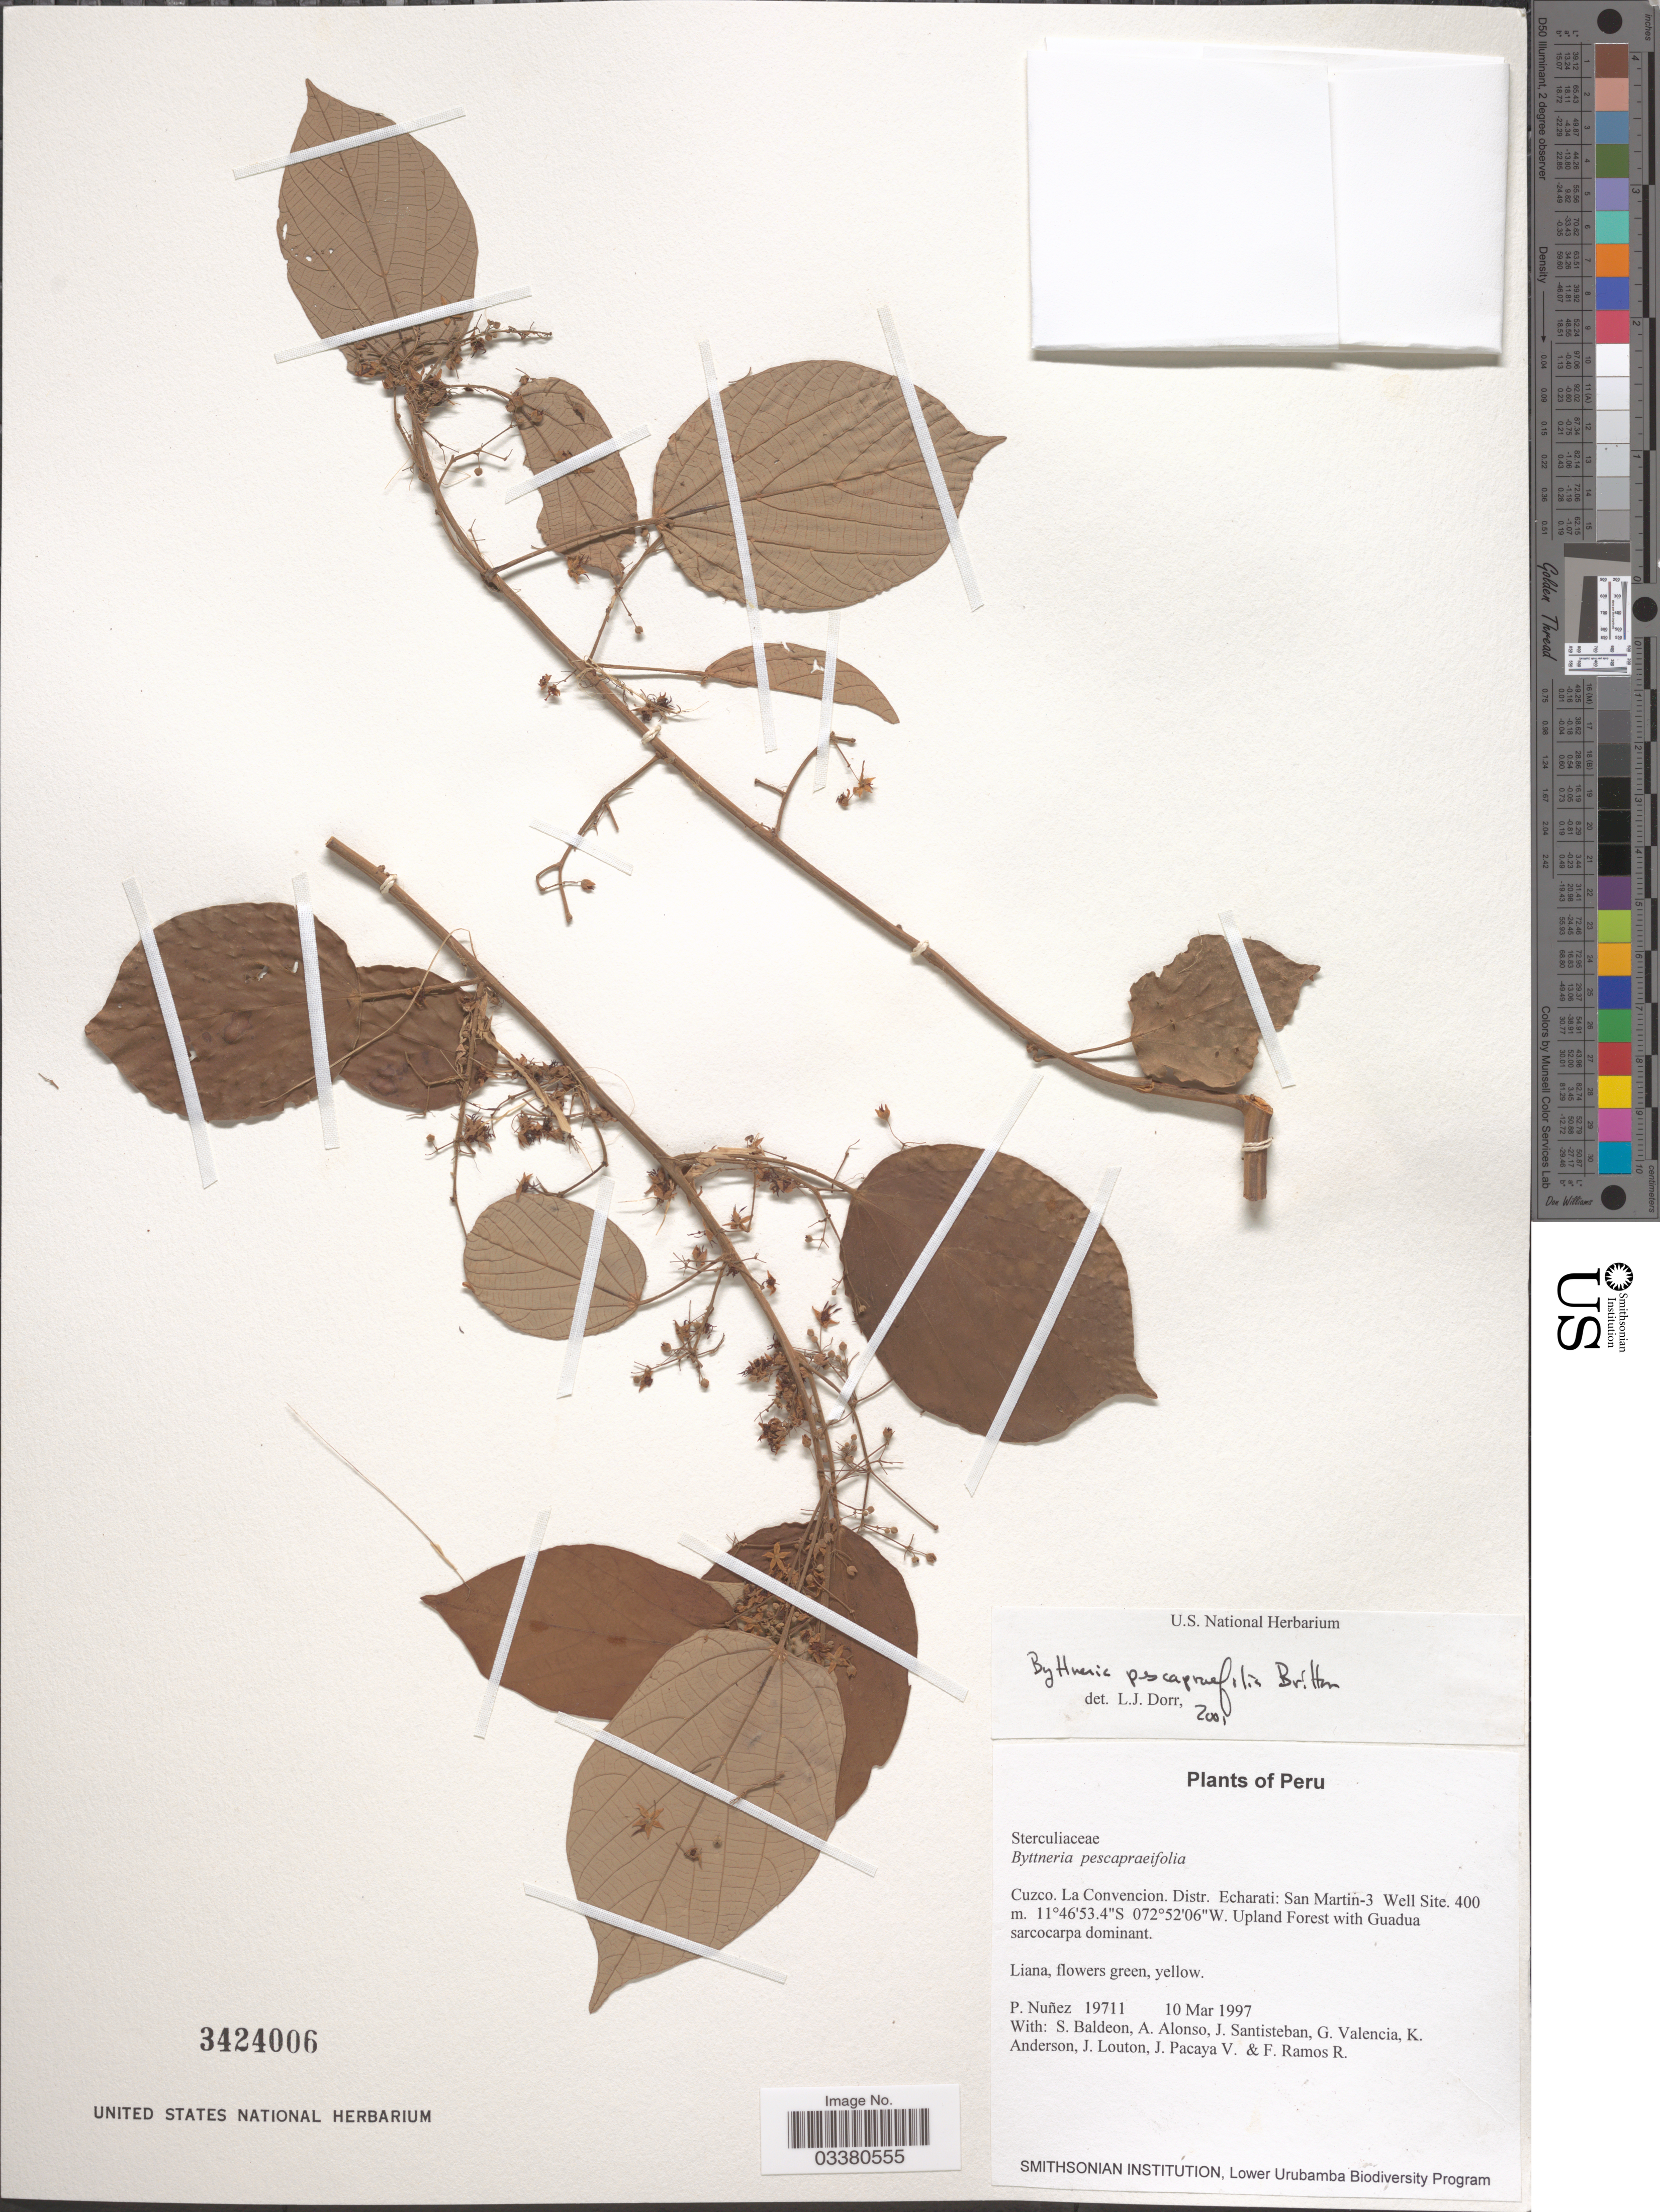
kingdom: Plantae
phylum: Tracheophyta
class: Magnoliopsida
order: Malvales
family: Malvaceae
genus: Byttneria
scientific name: Byttneria pescapriifolia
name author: Britton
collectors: P. Nuñez V., S. Baldeon, A. Alonso, J. Santisteban & et al.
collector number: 19711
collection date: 1997-03-10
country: Peru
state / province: Cusco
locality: Cuzco. La Convencion. Distr. Echarati: San Martin-3 Well Site.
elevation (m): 400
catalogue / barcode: US 3424006